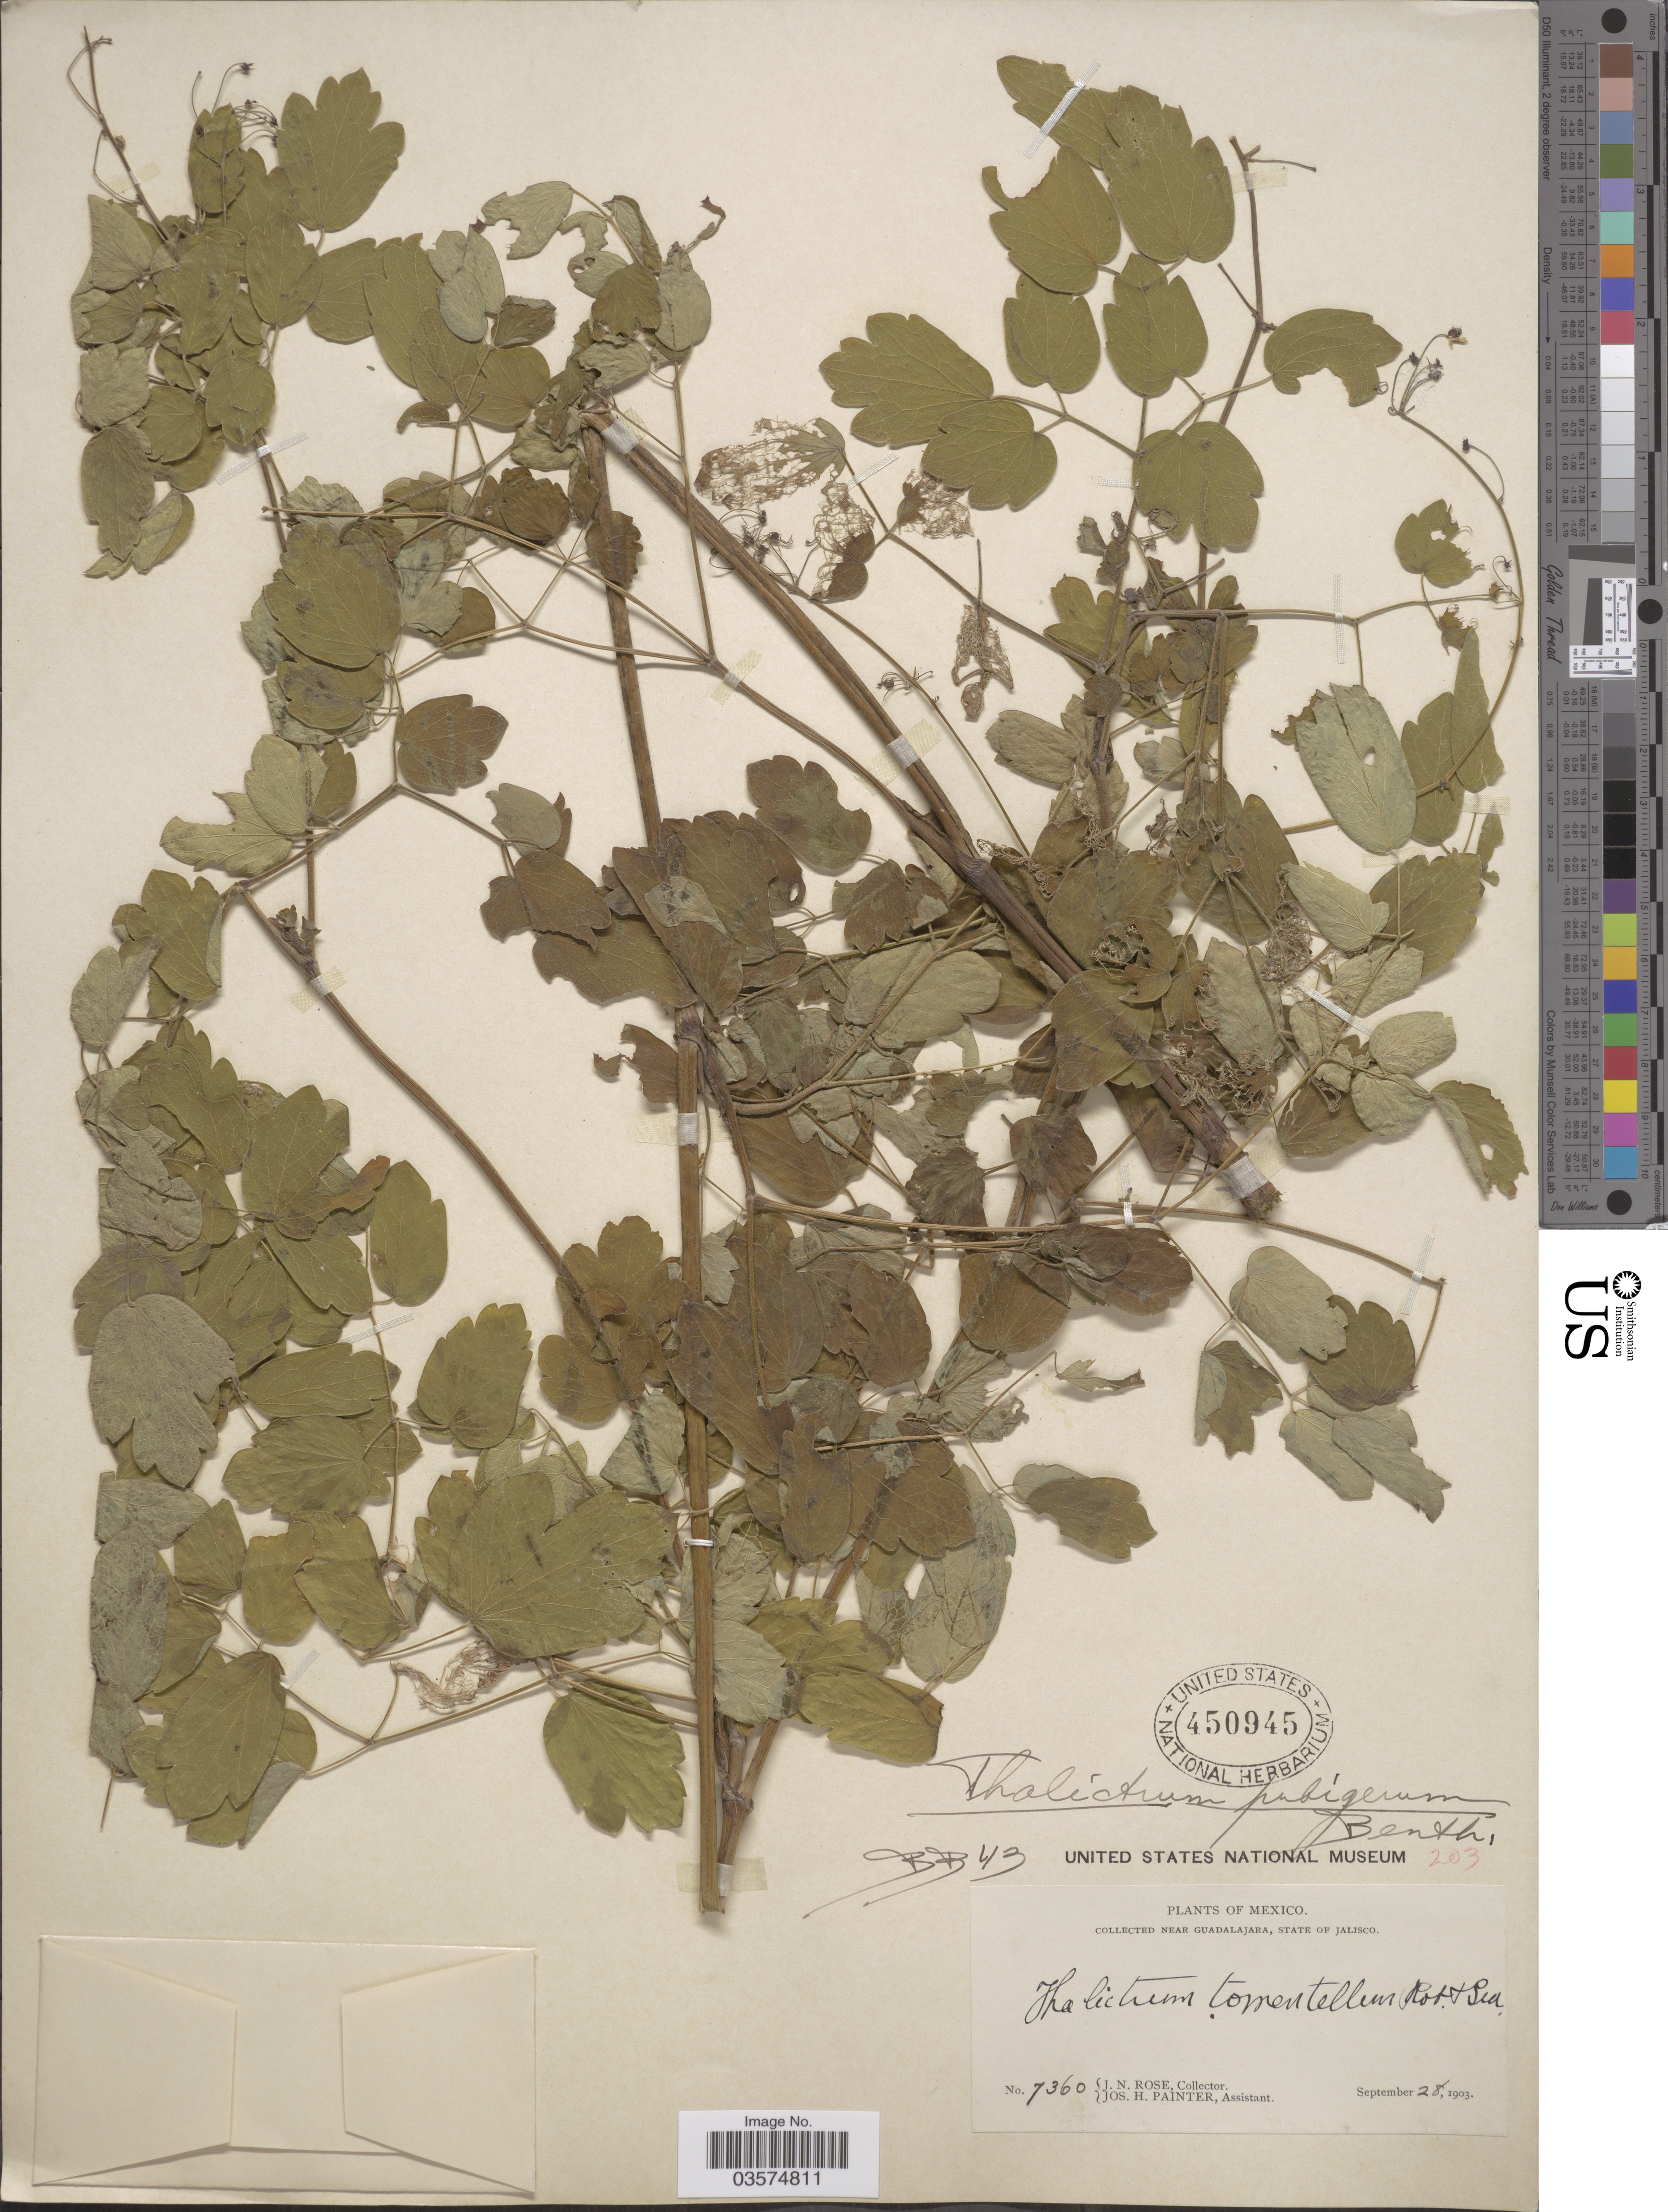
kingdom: Plantae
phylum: Tracheophyta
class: Magnoliopsida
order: Ranunculales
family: Ranunculaceae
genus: Thalictrum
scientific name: Thalictrum pubigerum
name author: Benth.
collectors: J. N. Rose & J. H. Painter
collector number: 7360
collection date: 1903-09-28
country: Mexico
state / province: Jalisco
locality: Near Guadalajara.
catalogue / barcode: US 450945